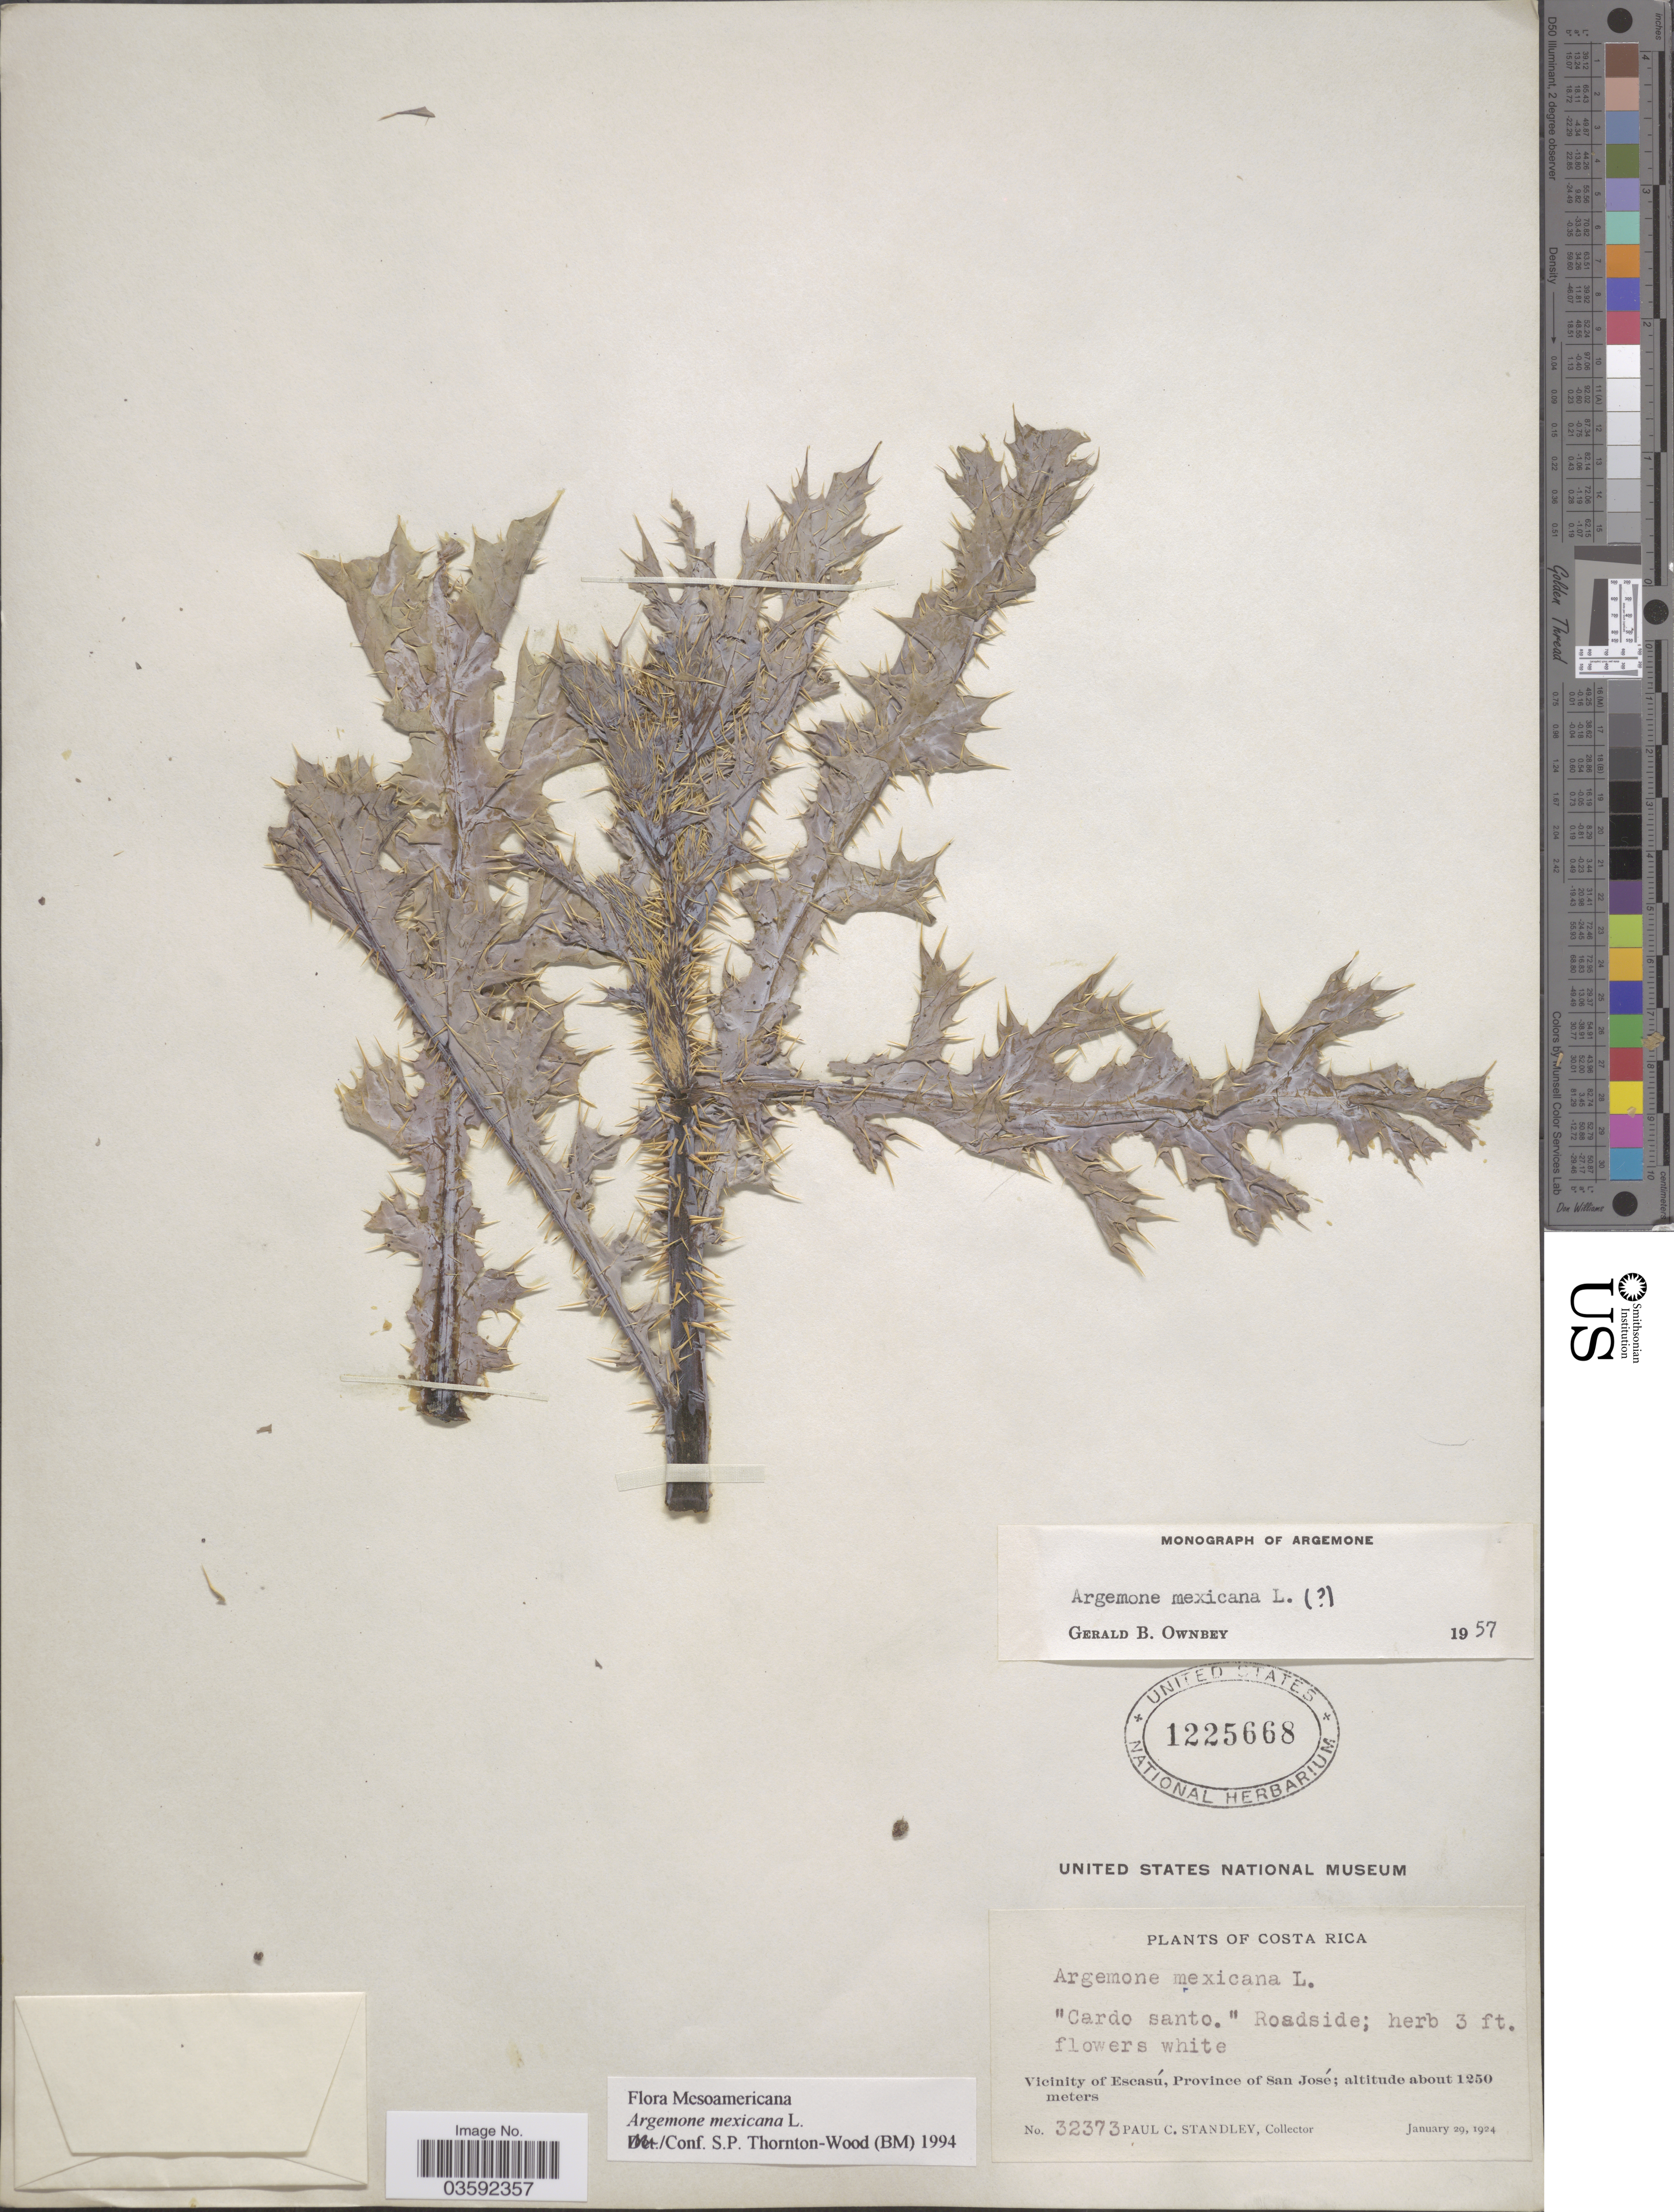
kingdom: Plantae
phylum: Tracheophyta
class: Magnoliopsida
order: Ranunculales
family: Papaveraceae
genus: Argemone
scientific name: Argemone mexicana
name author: L.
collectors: P. C. Standley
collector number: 32373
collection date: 1924-01-29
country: Costa Rica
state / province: San José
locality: Vicinity of Escasú.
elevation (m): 1250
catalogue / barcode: US 1225668